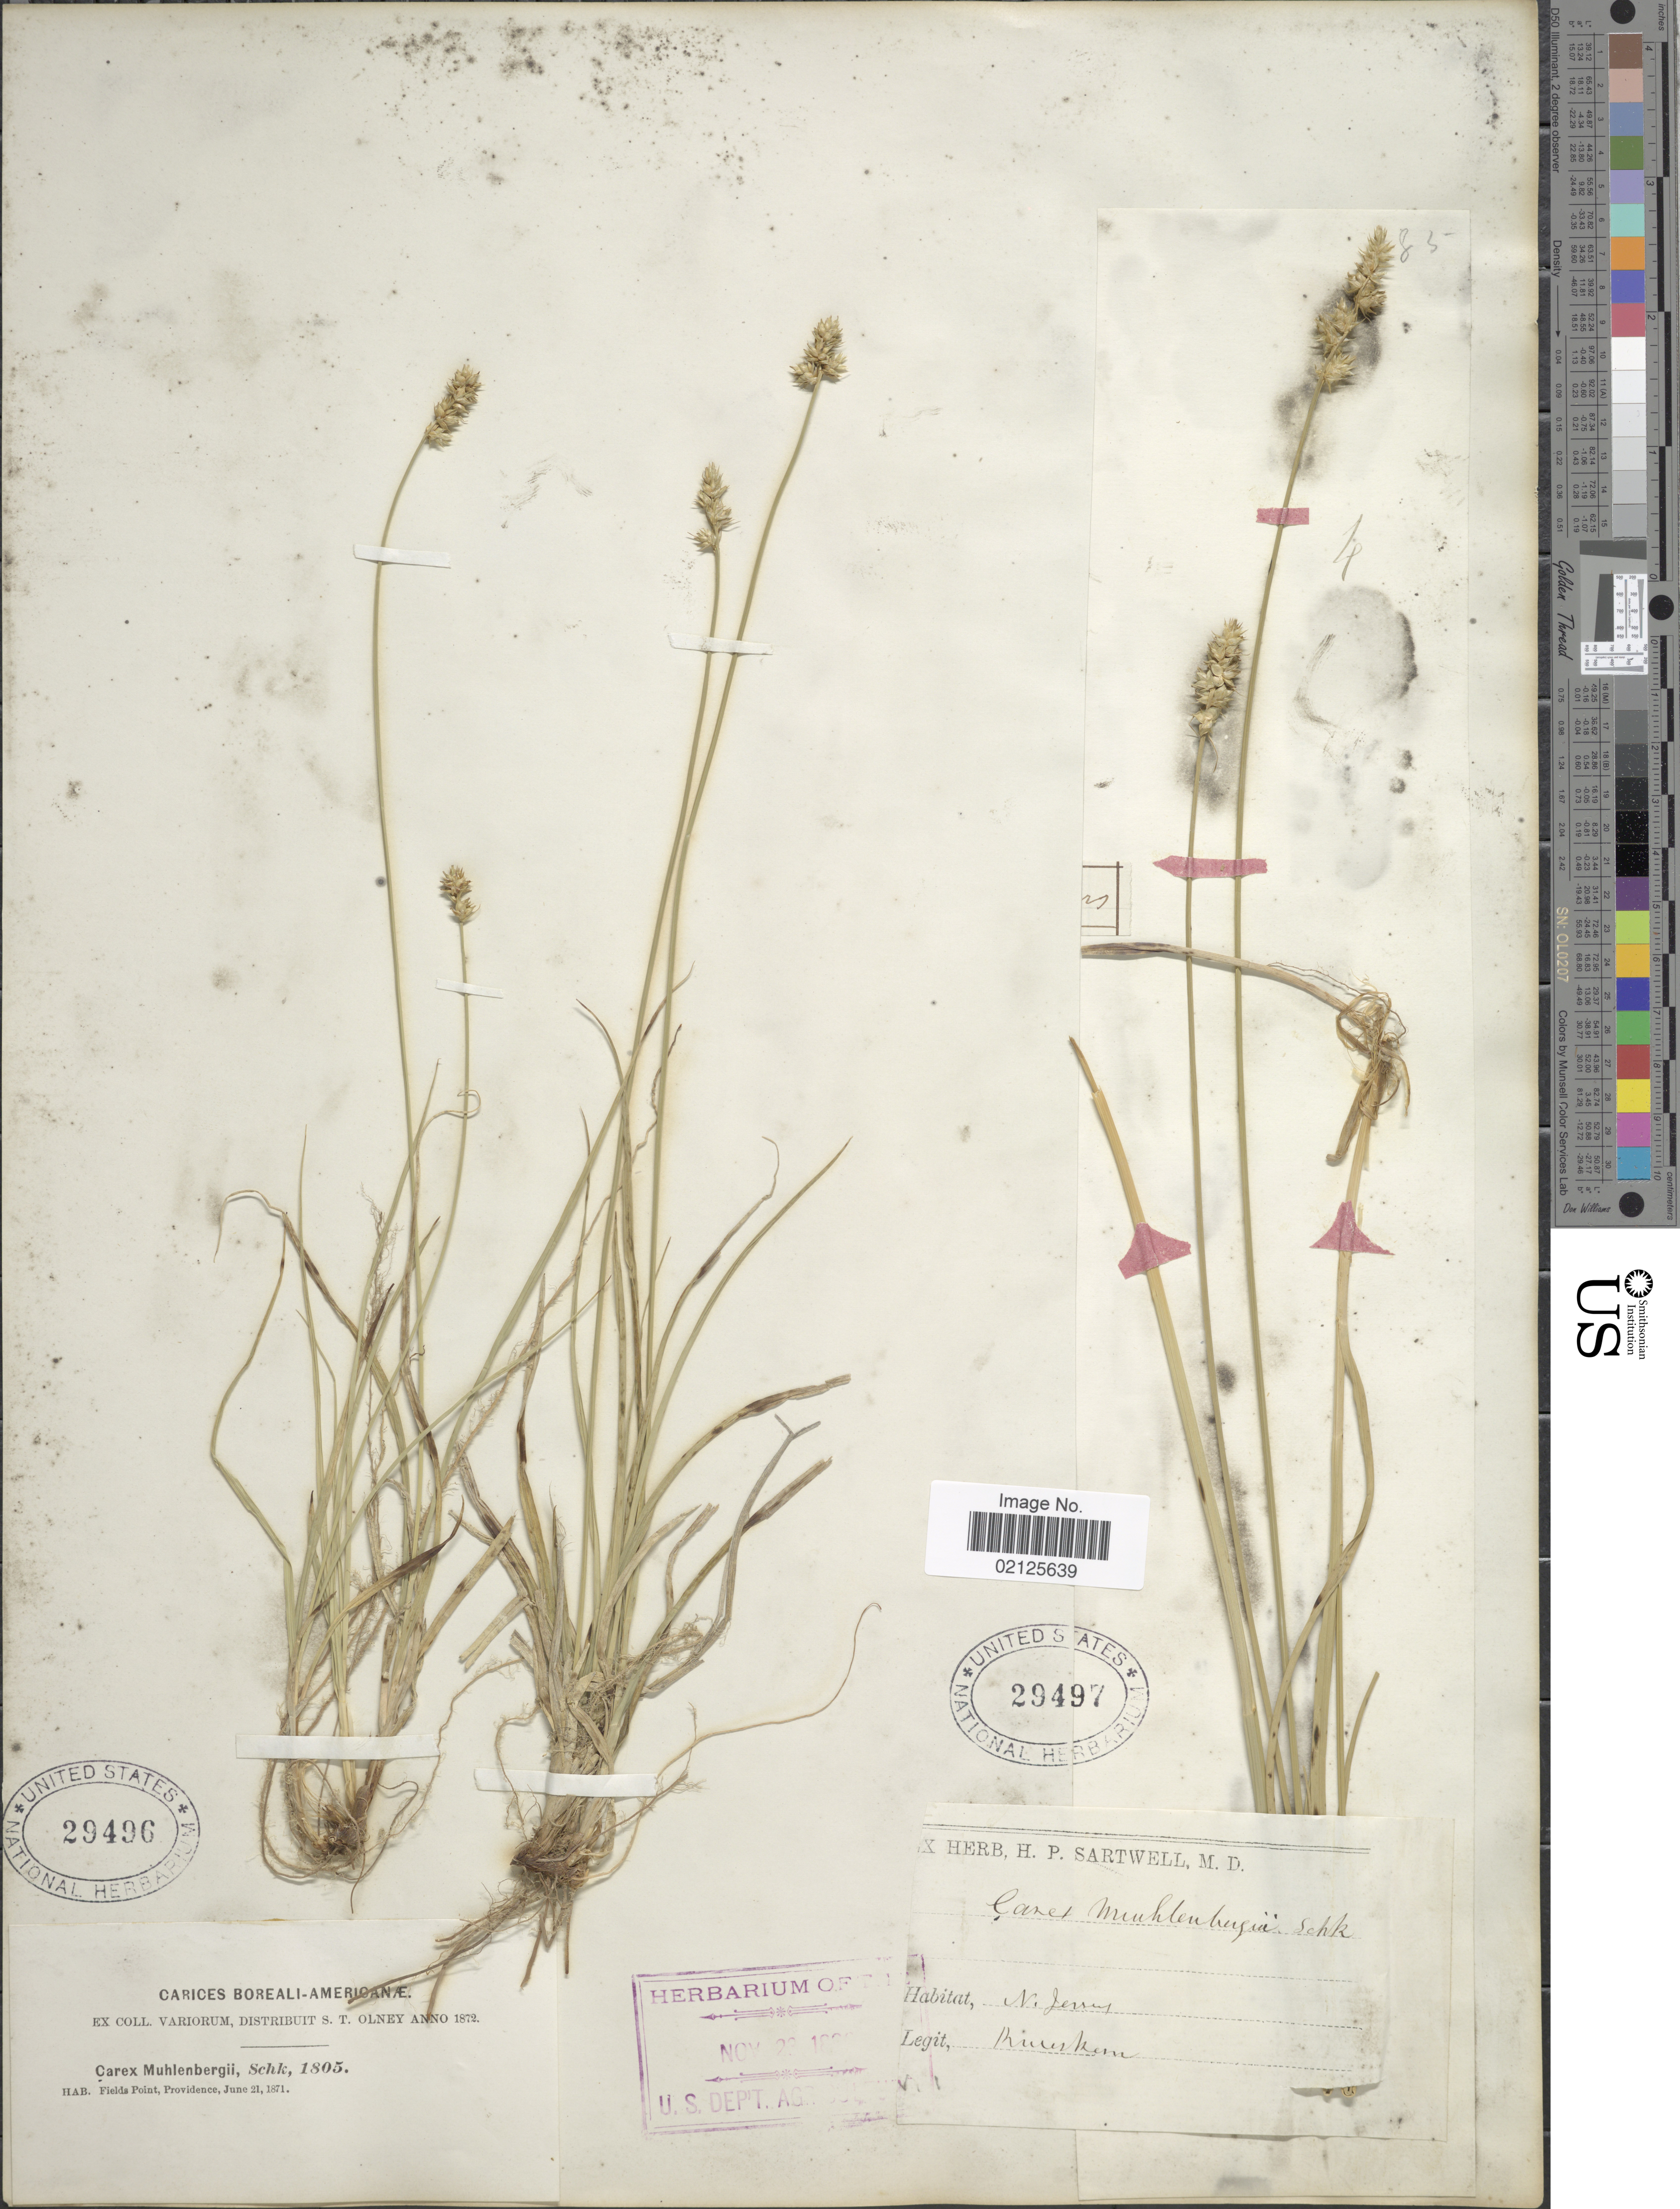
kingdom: Plantae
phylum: Tracheophyta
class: Liliopsida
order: Poales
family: Cyperaceae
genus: Carex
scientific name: Carex muehlenbergii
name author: Willd.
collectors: P. D. Knieskern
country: United States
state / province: New Jersey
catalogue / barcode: US 29497-2